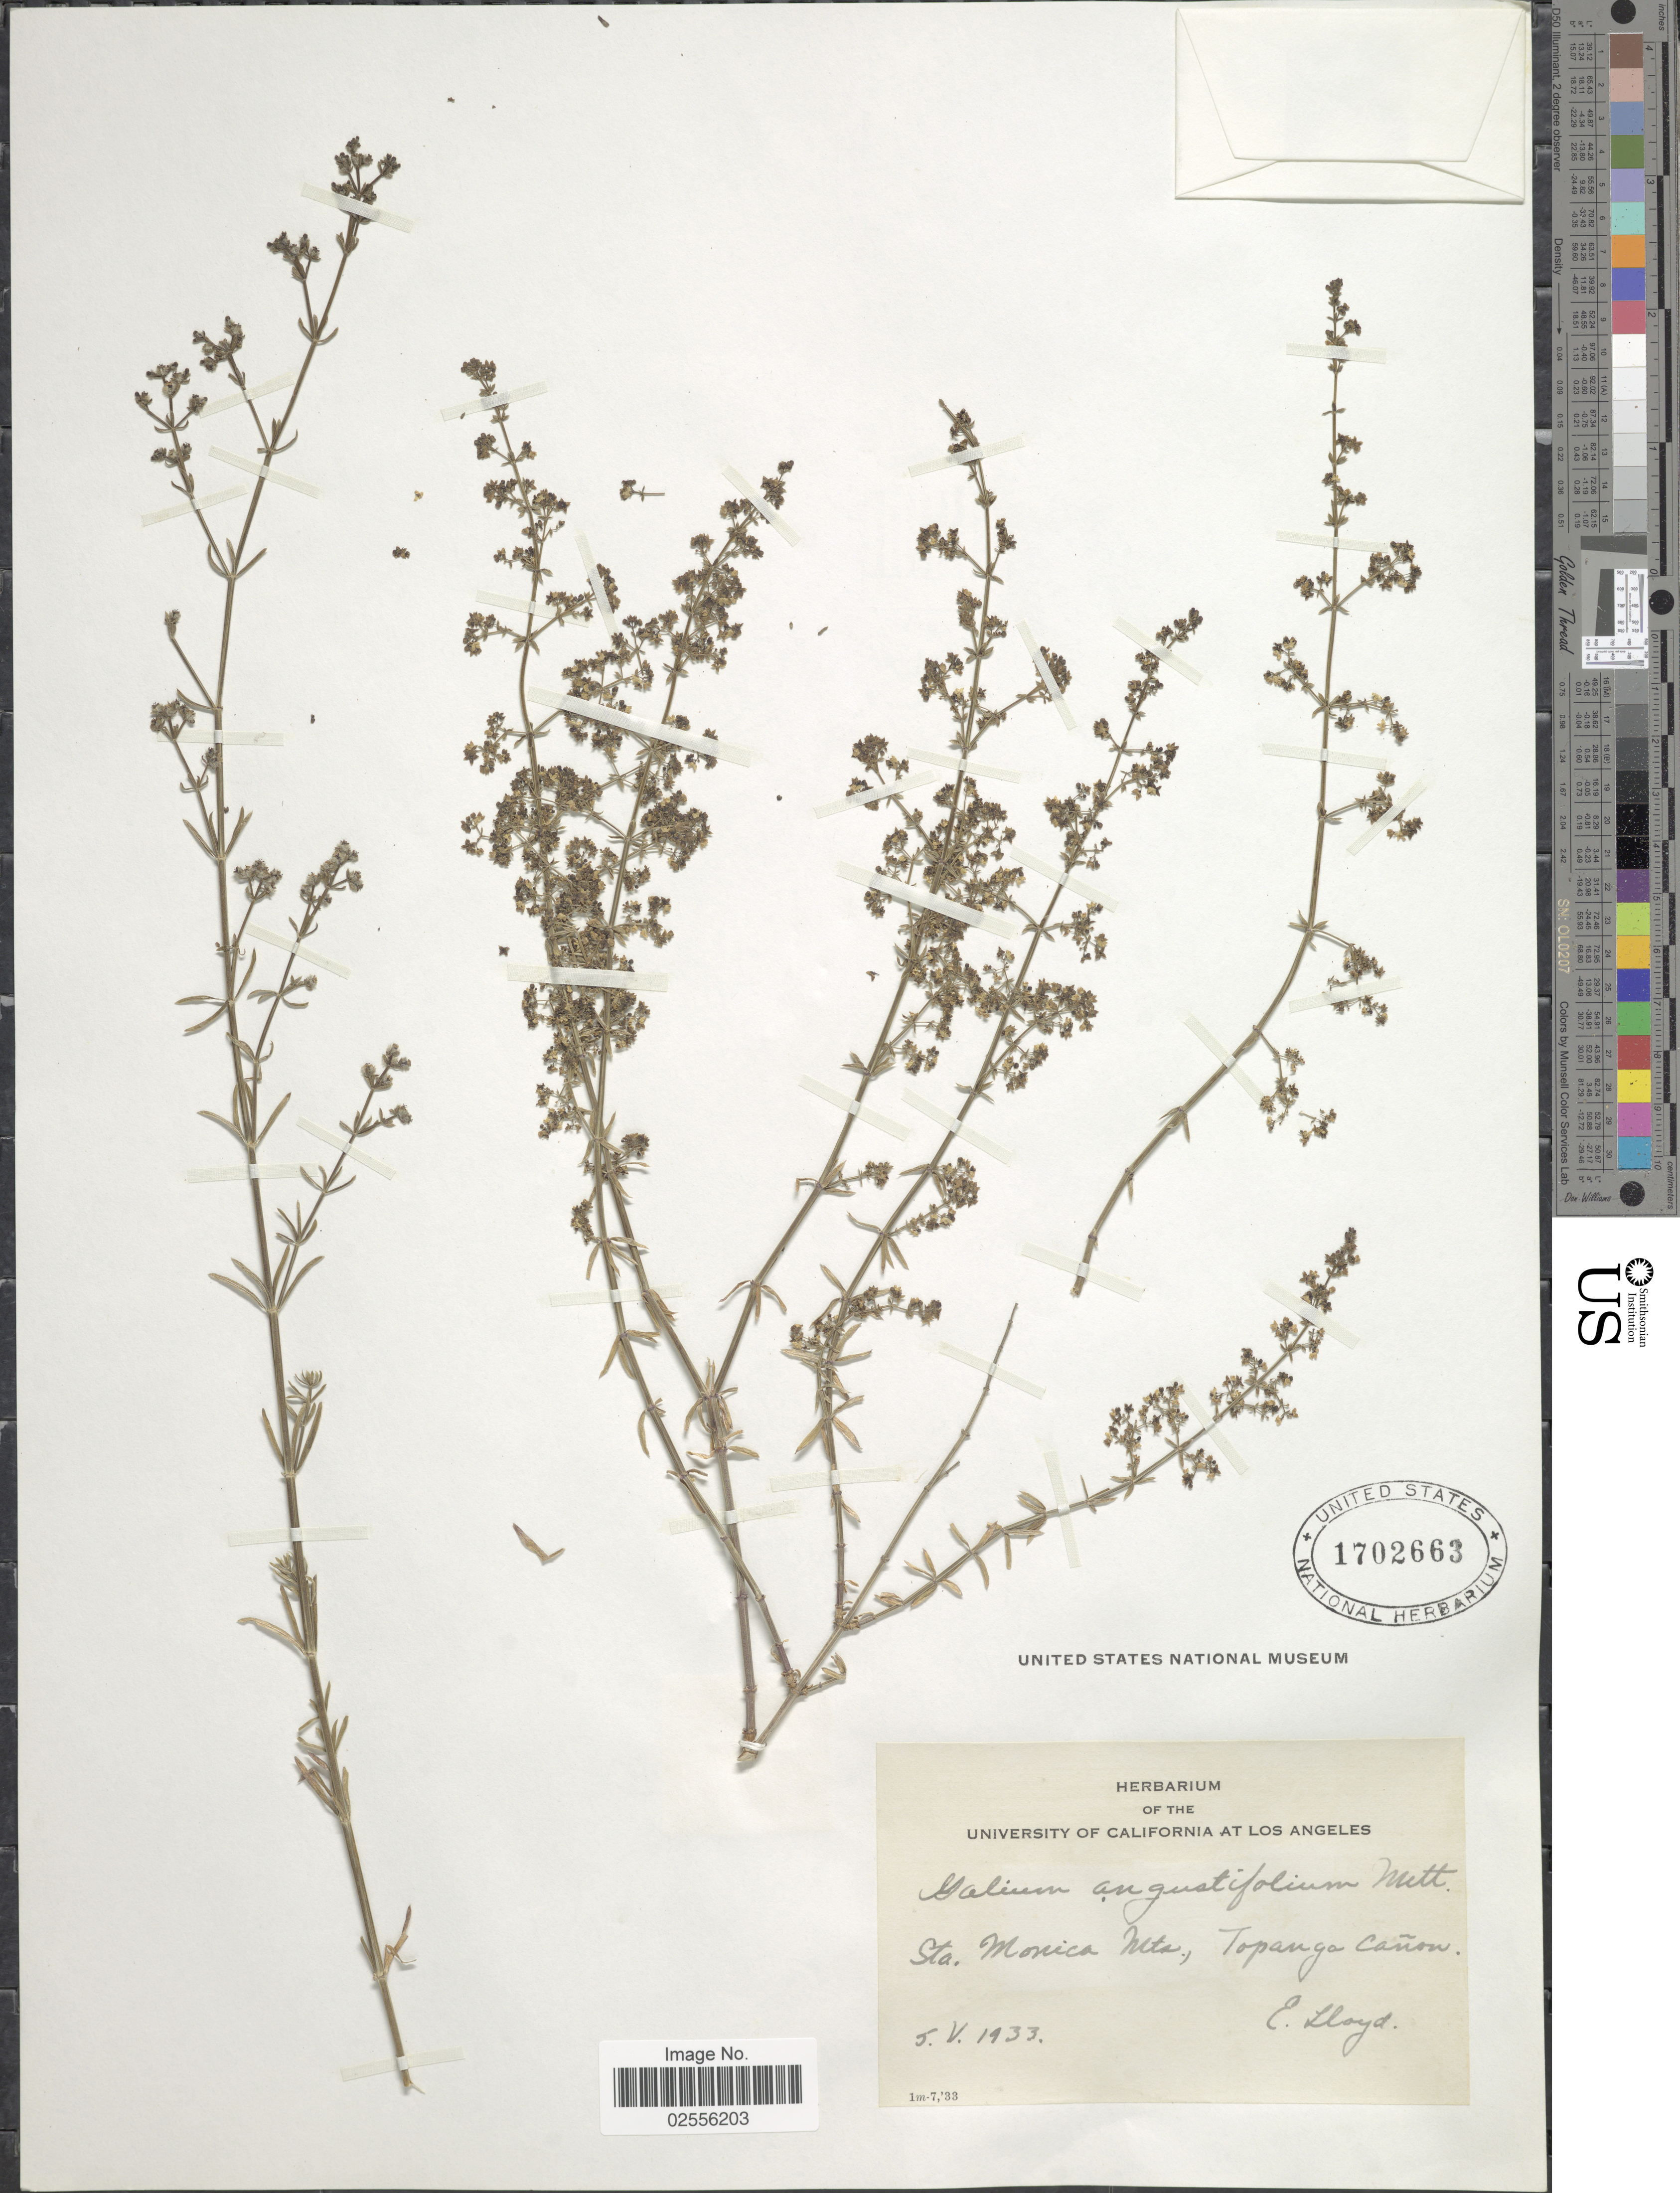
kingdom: Plantae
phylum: Tracheophyta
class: Magnoliopsida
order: Gentianales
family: Rubiaceae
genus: Galium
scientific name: Galium angustifolium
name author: Nutt.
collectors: E. Lloyd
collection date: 1933-05-05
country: United States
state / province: California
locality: Sta. Monica Mts., Topanga Canon.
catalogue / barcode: US 1702663